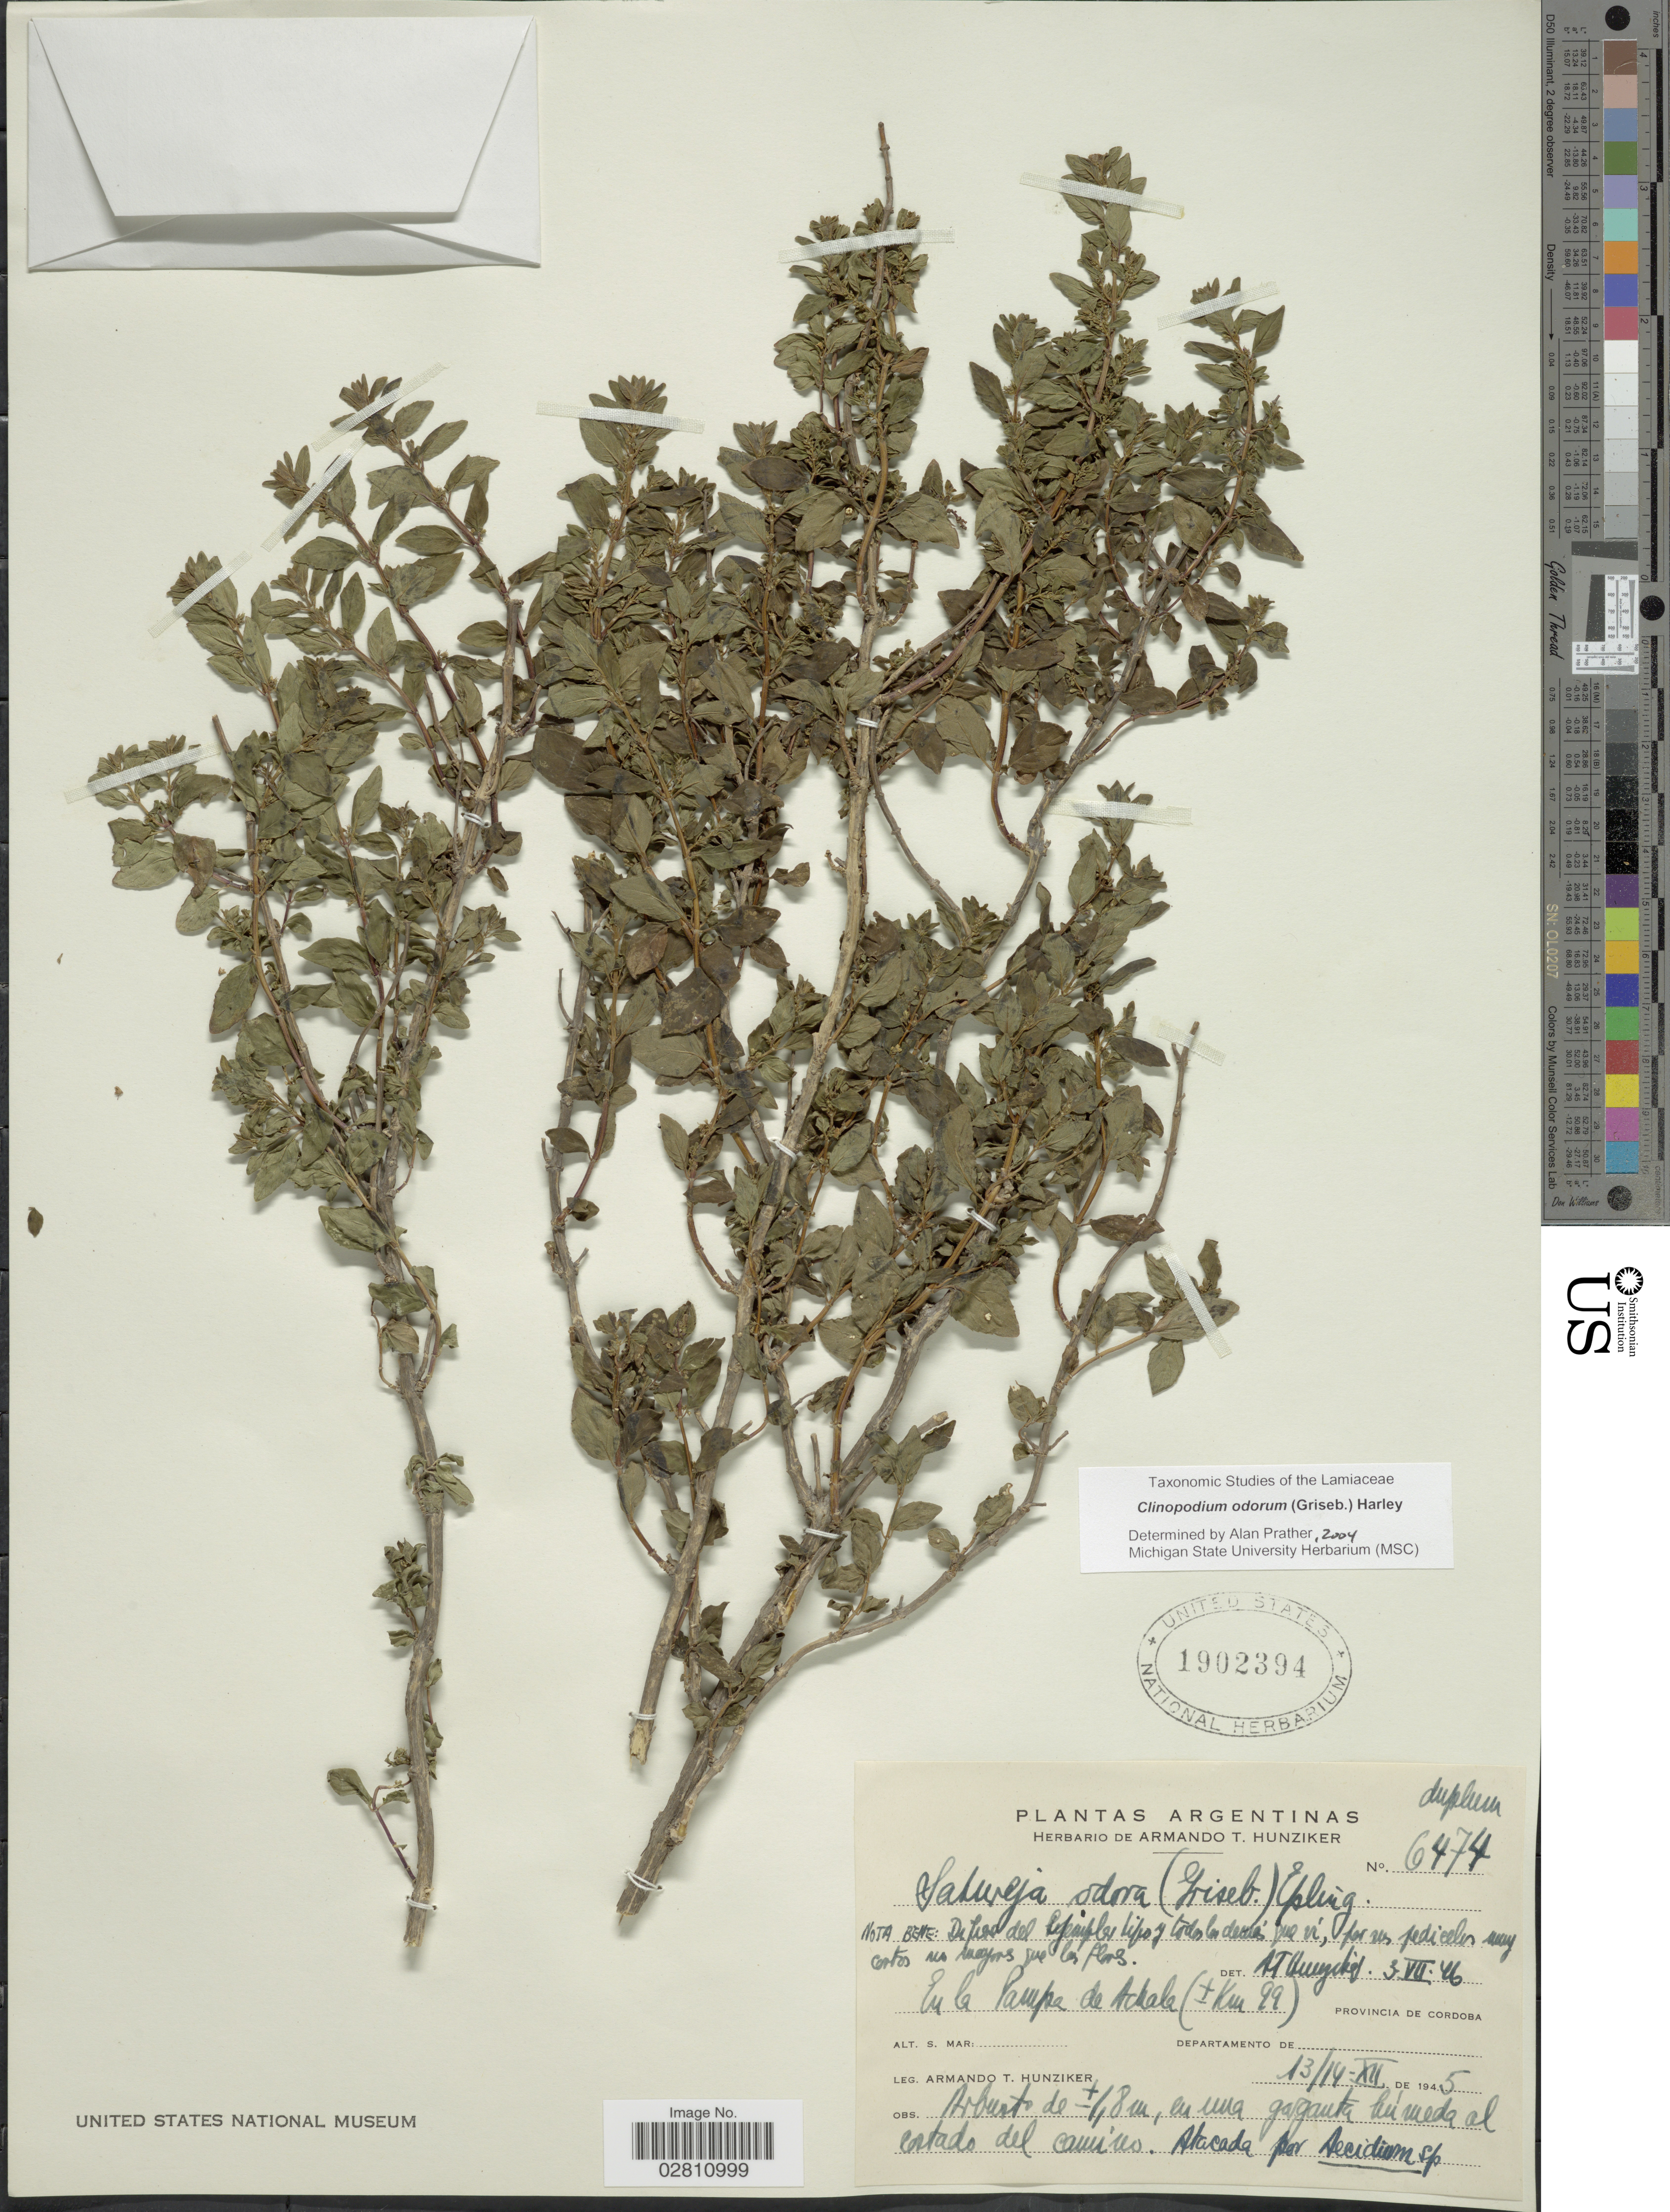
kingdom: Plantae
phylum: Tracheophyta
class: Magnoliopsida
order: Lamiales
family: Lamiaceae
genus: Clinopodium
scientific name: Clinopodium odorum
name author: (Griseb.) Harley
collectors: A. T. Hunziker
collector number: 6474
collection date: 1945-12-13/1945-12-14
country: Argentina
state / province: Cordoba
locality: En la Pampa de Achala (± Km 99), Provincia de Cordoba.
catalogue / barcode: US 1902394